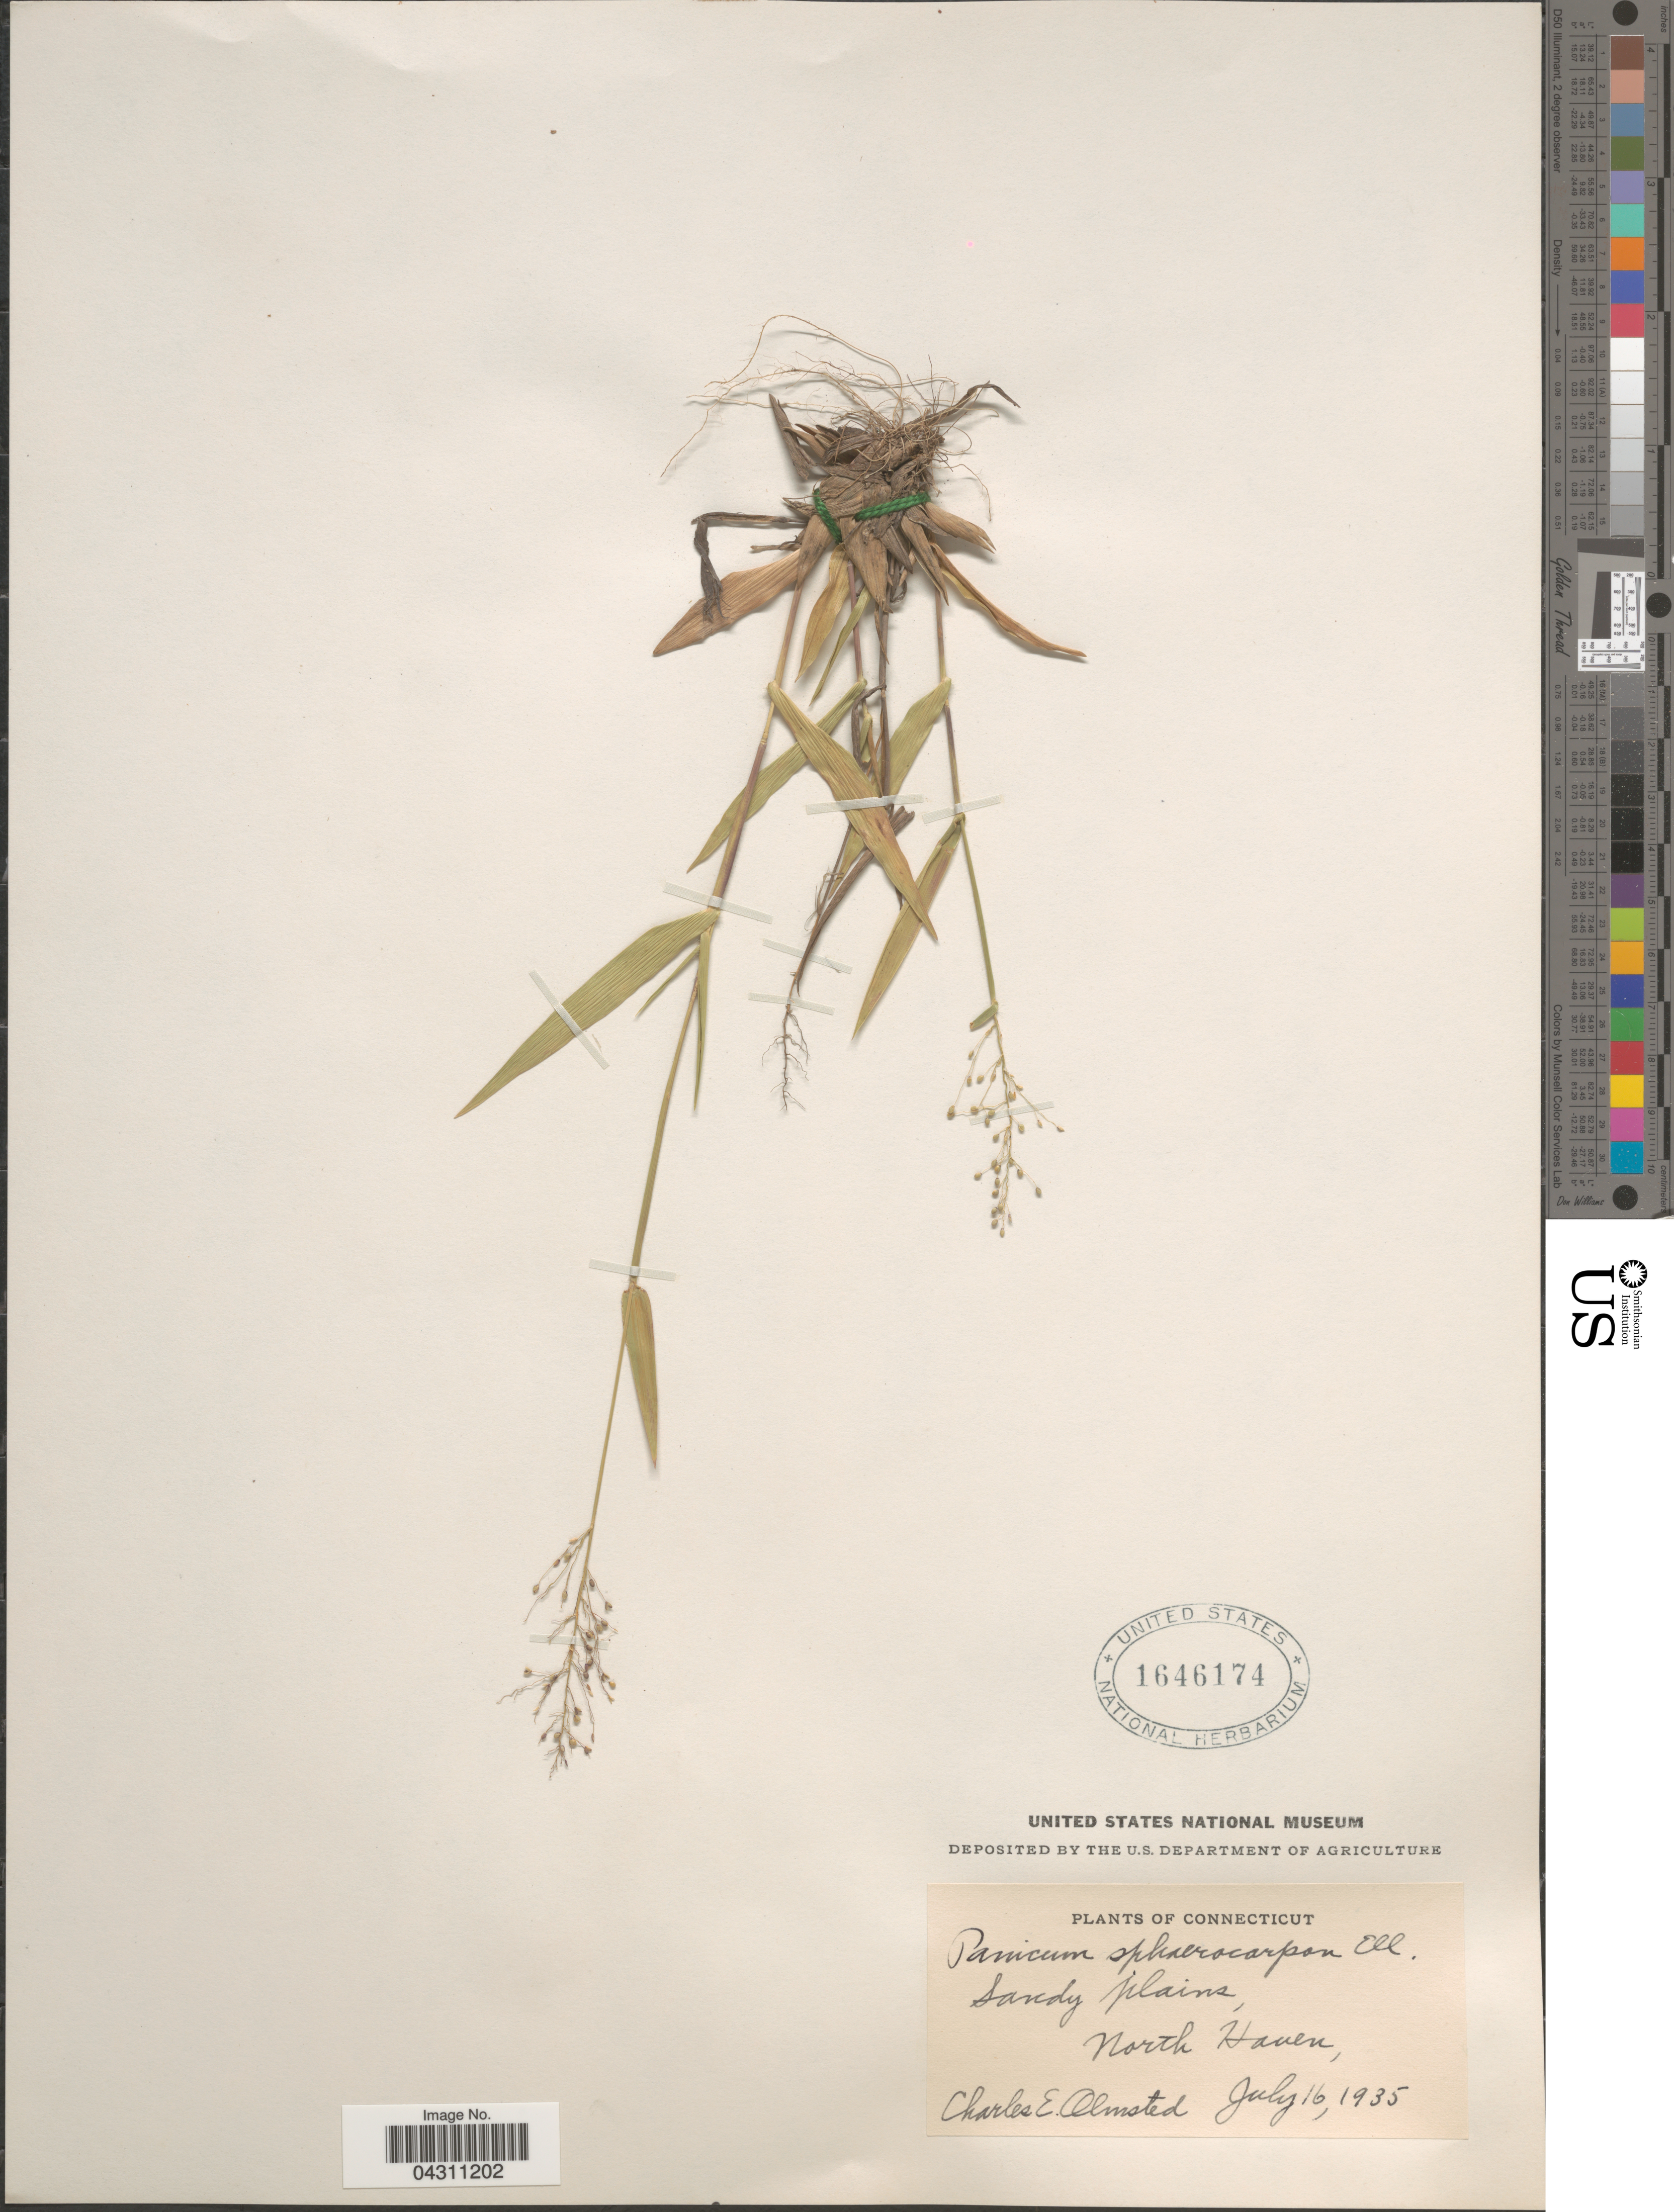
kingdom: Plantae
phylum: Tracheophyta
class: Liliopsida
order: Poales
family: Poaceae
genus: Dichanthelium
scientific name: Dichanthelium sphaerocarpon var. sphaerocarpon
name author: (Elliott) Gould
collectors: C. Olmsted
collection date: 1935-07-16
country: United States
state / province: Connecticut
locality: Sandy plains, North Haven.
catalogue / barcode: US 1646174